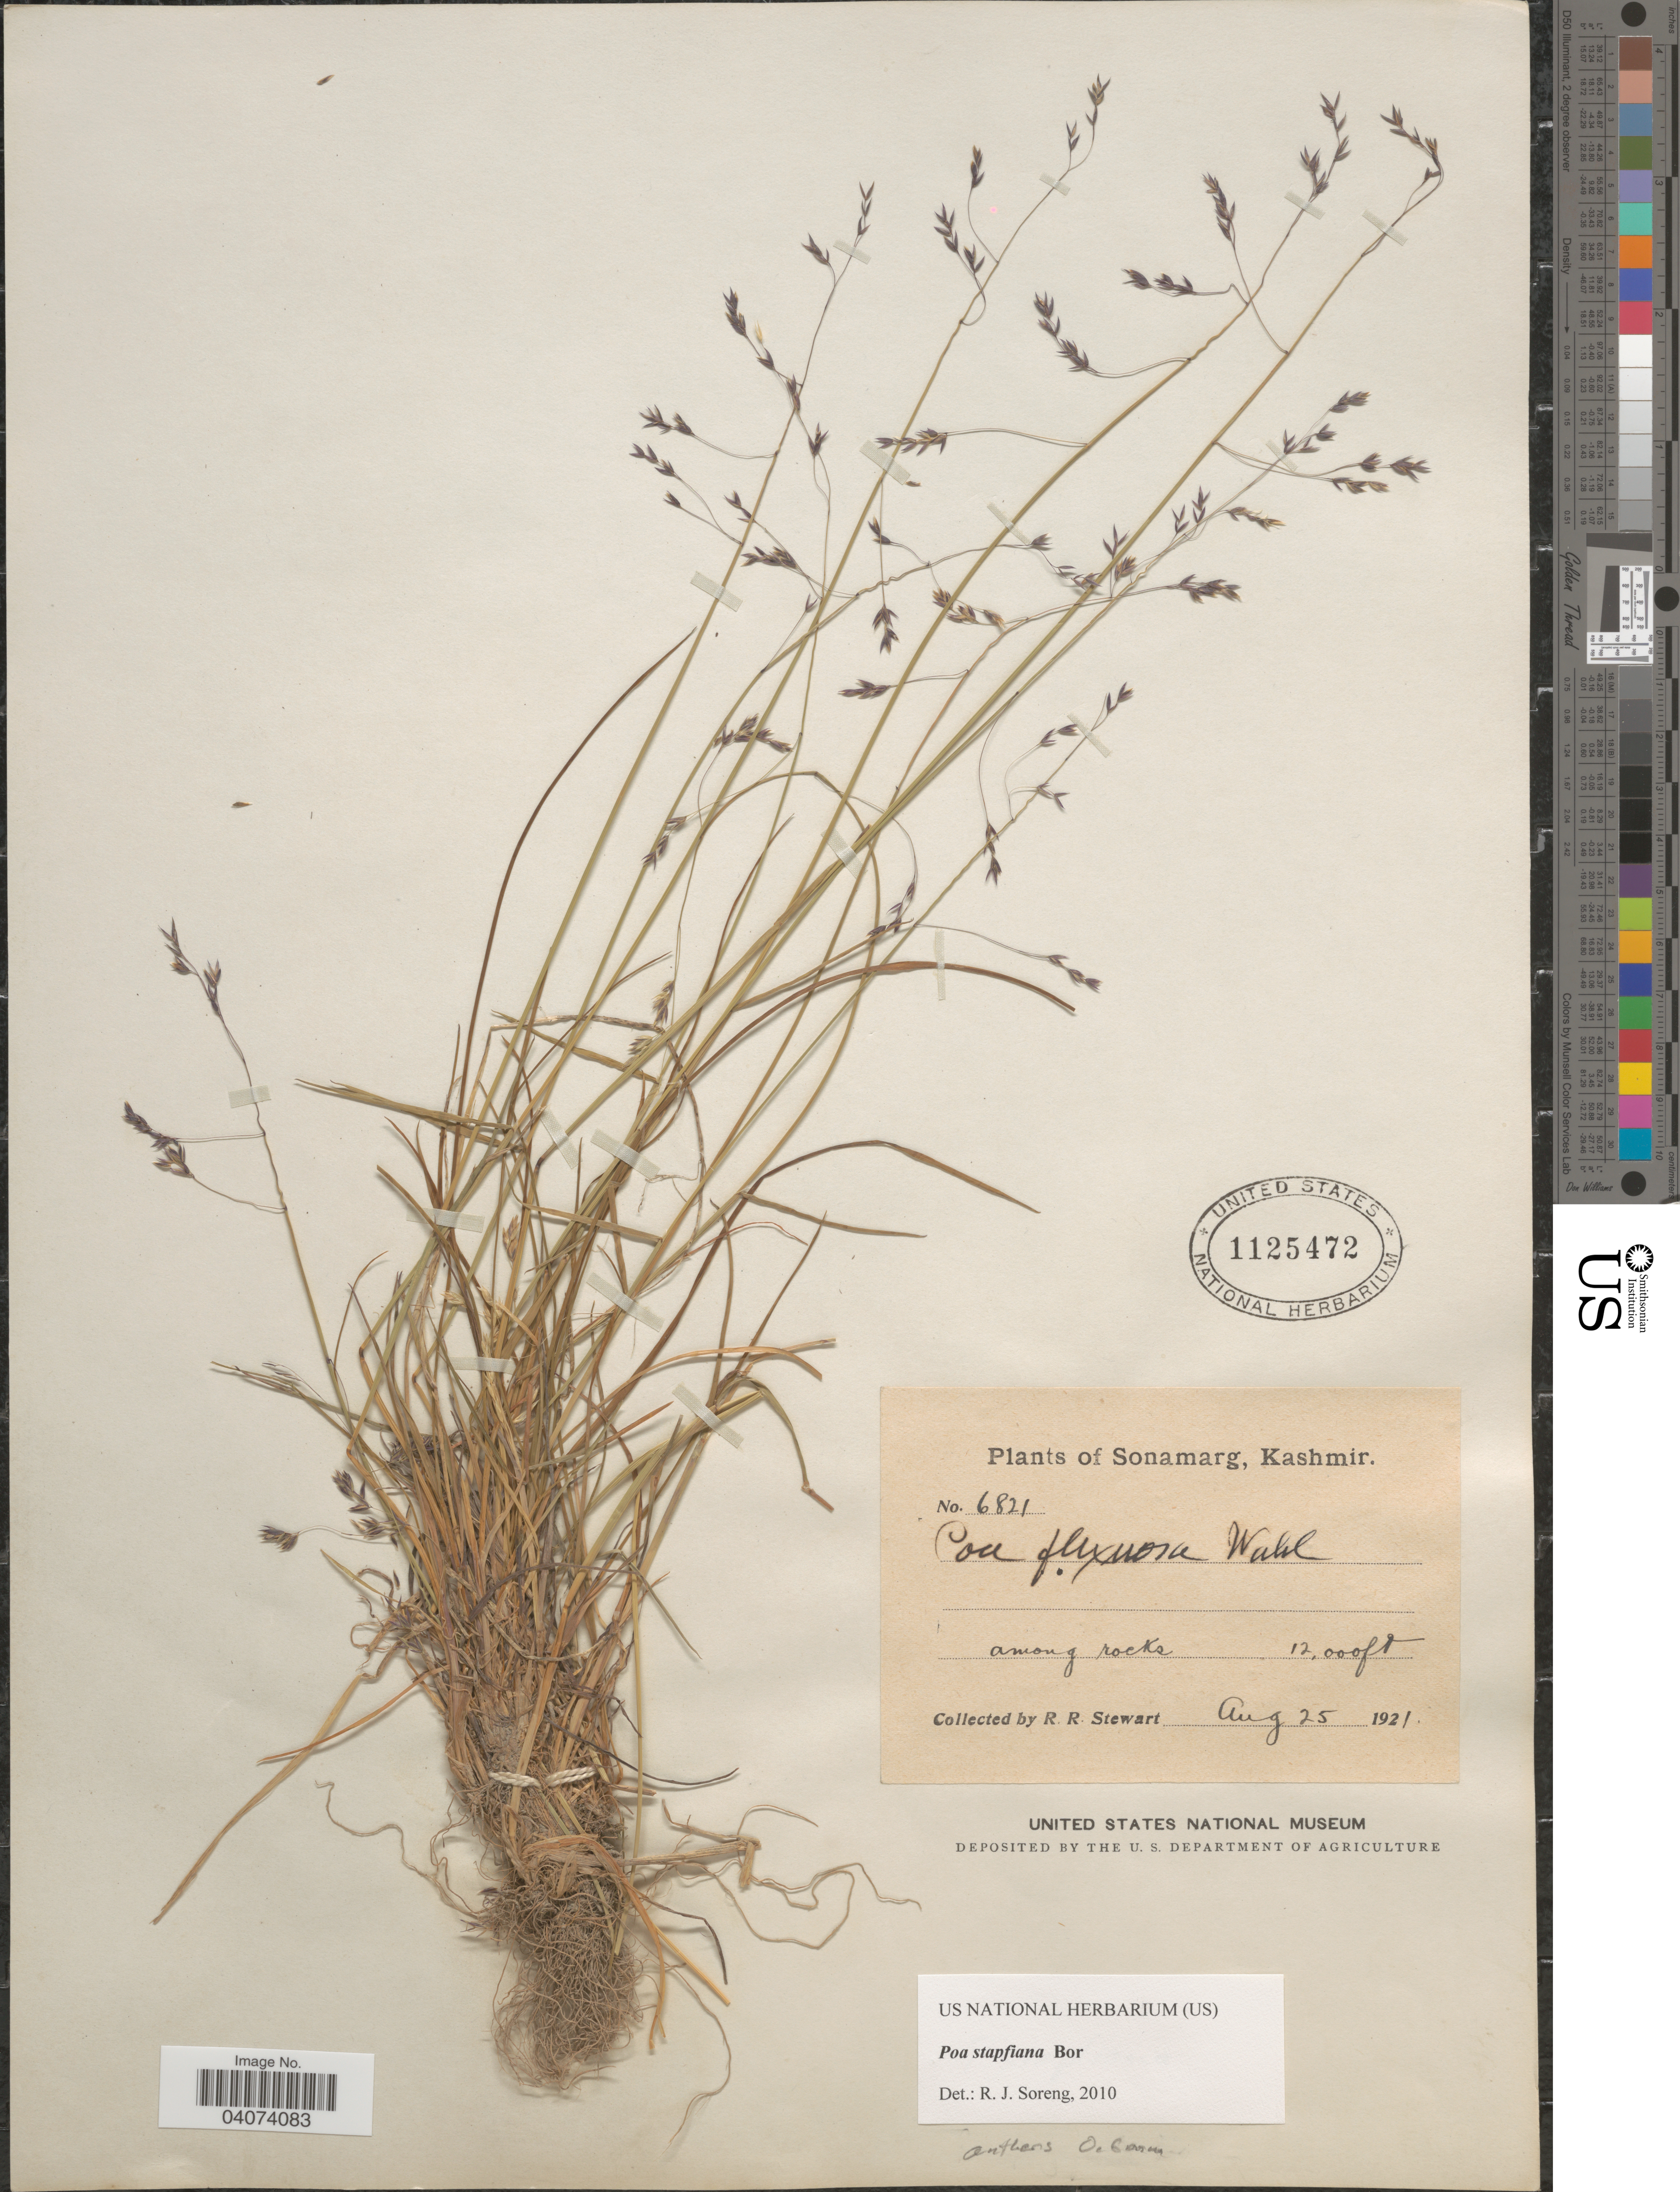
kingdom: Plantae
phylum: Tracheophyta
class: Liliopsida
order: Poales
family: Poaceae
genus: Poa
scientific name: Poa sterilis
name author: M. Bieb.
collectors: R. Stewart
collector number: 6821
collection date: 1921-08-25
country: India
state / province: Jammu and Kashmir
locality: Sonamarg, Kashmir. Among rocks.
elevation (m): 3658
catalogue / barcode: US 1125472